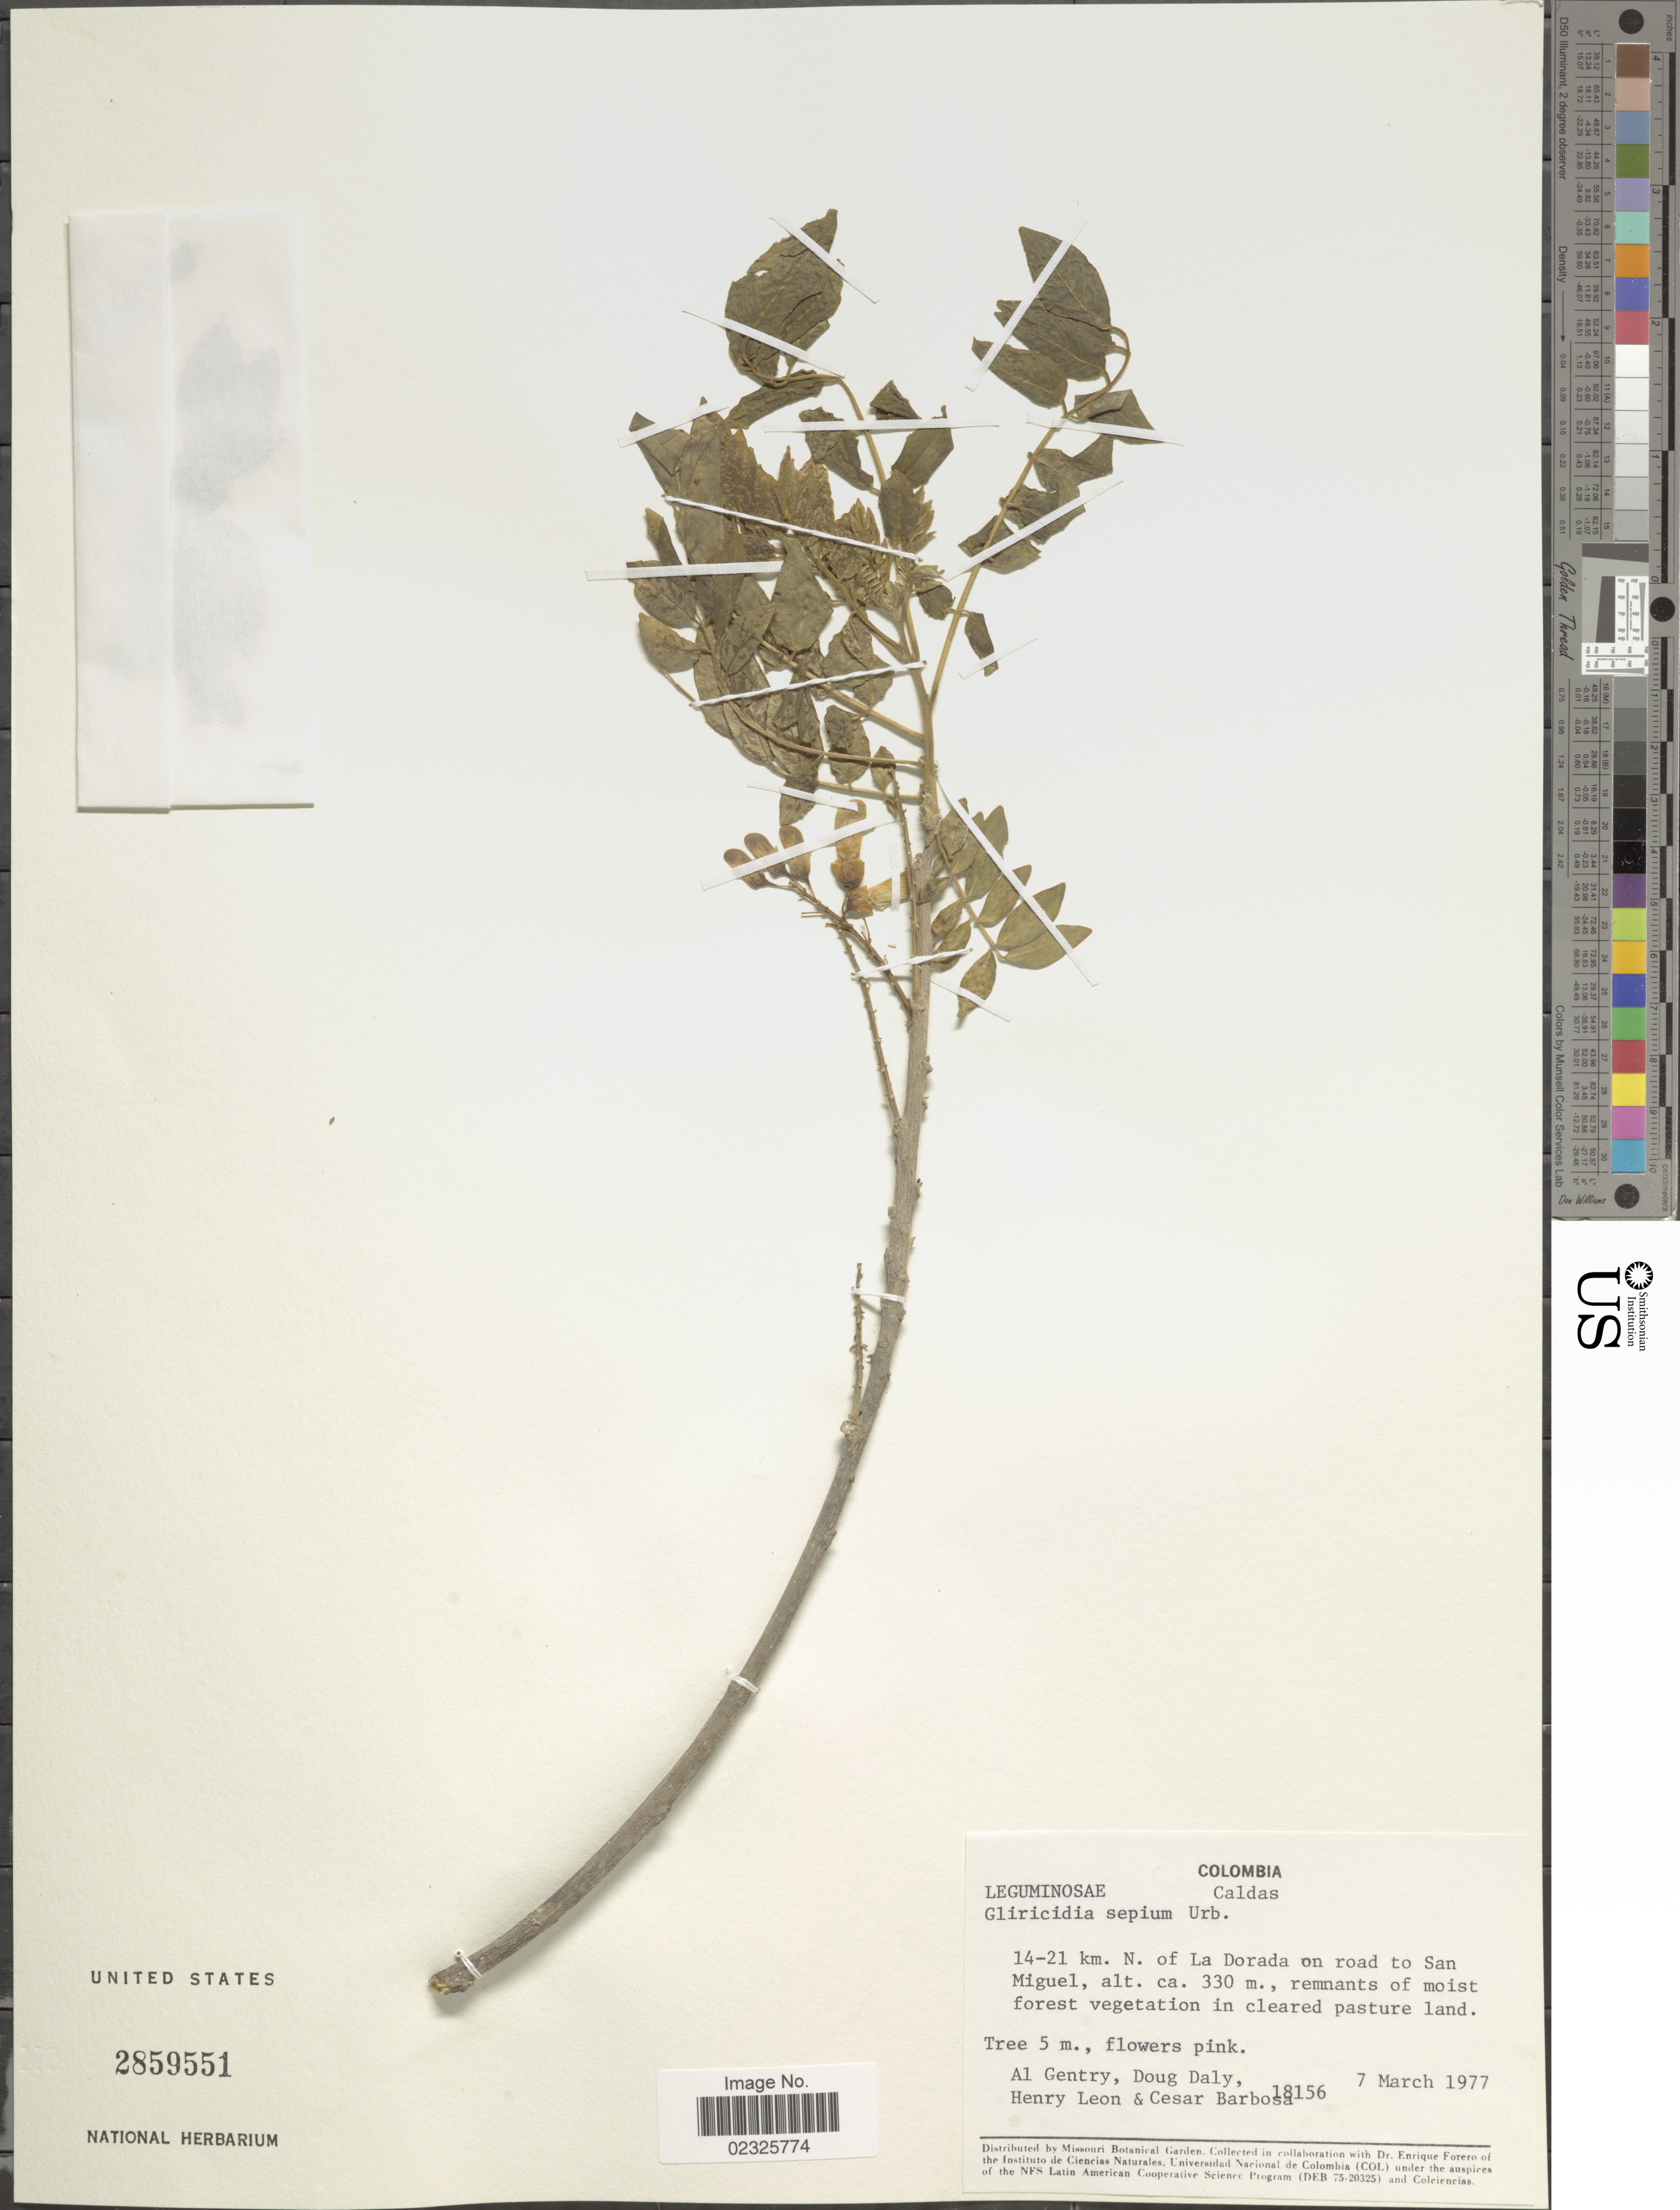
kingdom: Plantae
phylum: Tracheophyta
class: Magnoliopsida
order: Fabales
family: Fabaceae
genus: Gliricidia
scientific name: Gliricidia sepium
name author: (Jacq.) Kunth ex Walp.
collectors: A. H. Gentry, D. C. Daly, Henry Leon & C. E. Barbosa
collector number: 18156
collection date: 1977-03-07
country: Colombia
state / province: Caldas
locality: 14- 21 km. N. of La Dorada on road to San Miguel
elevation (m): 330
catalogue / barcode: US 2859551